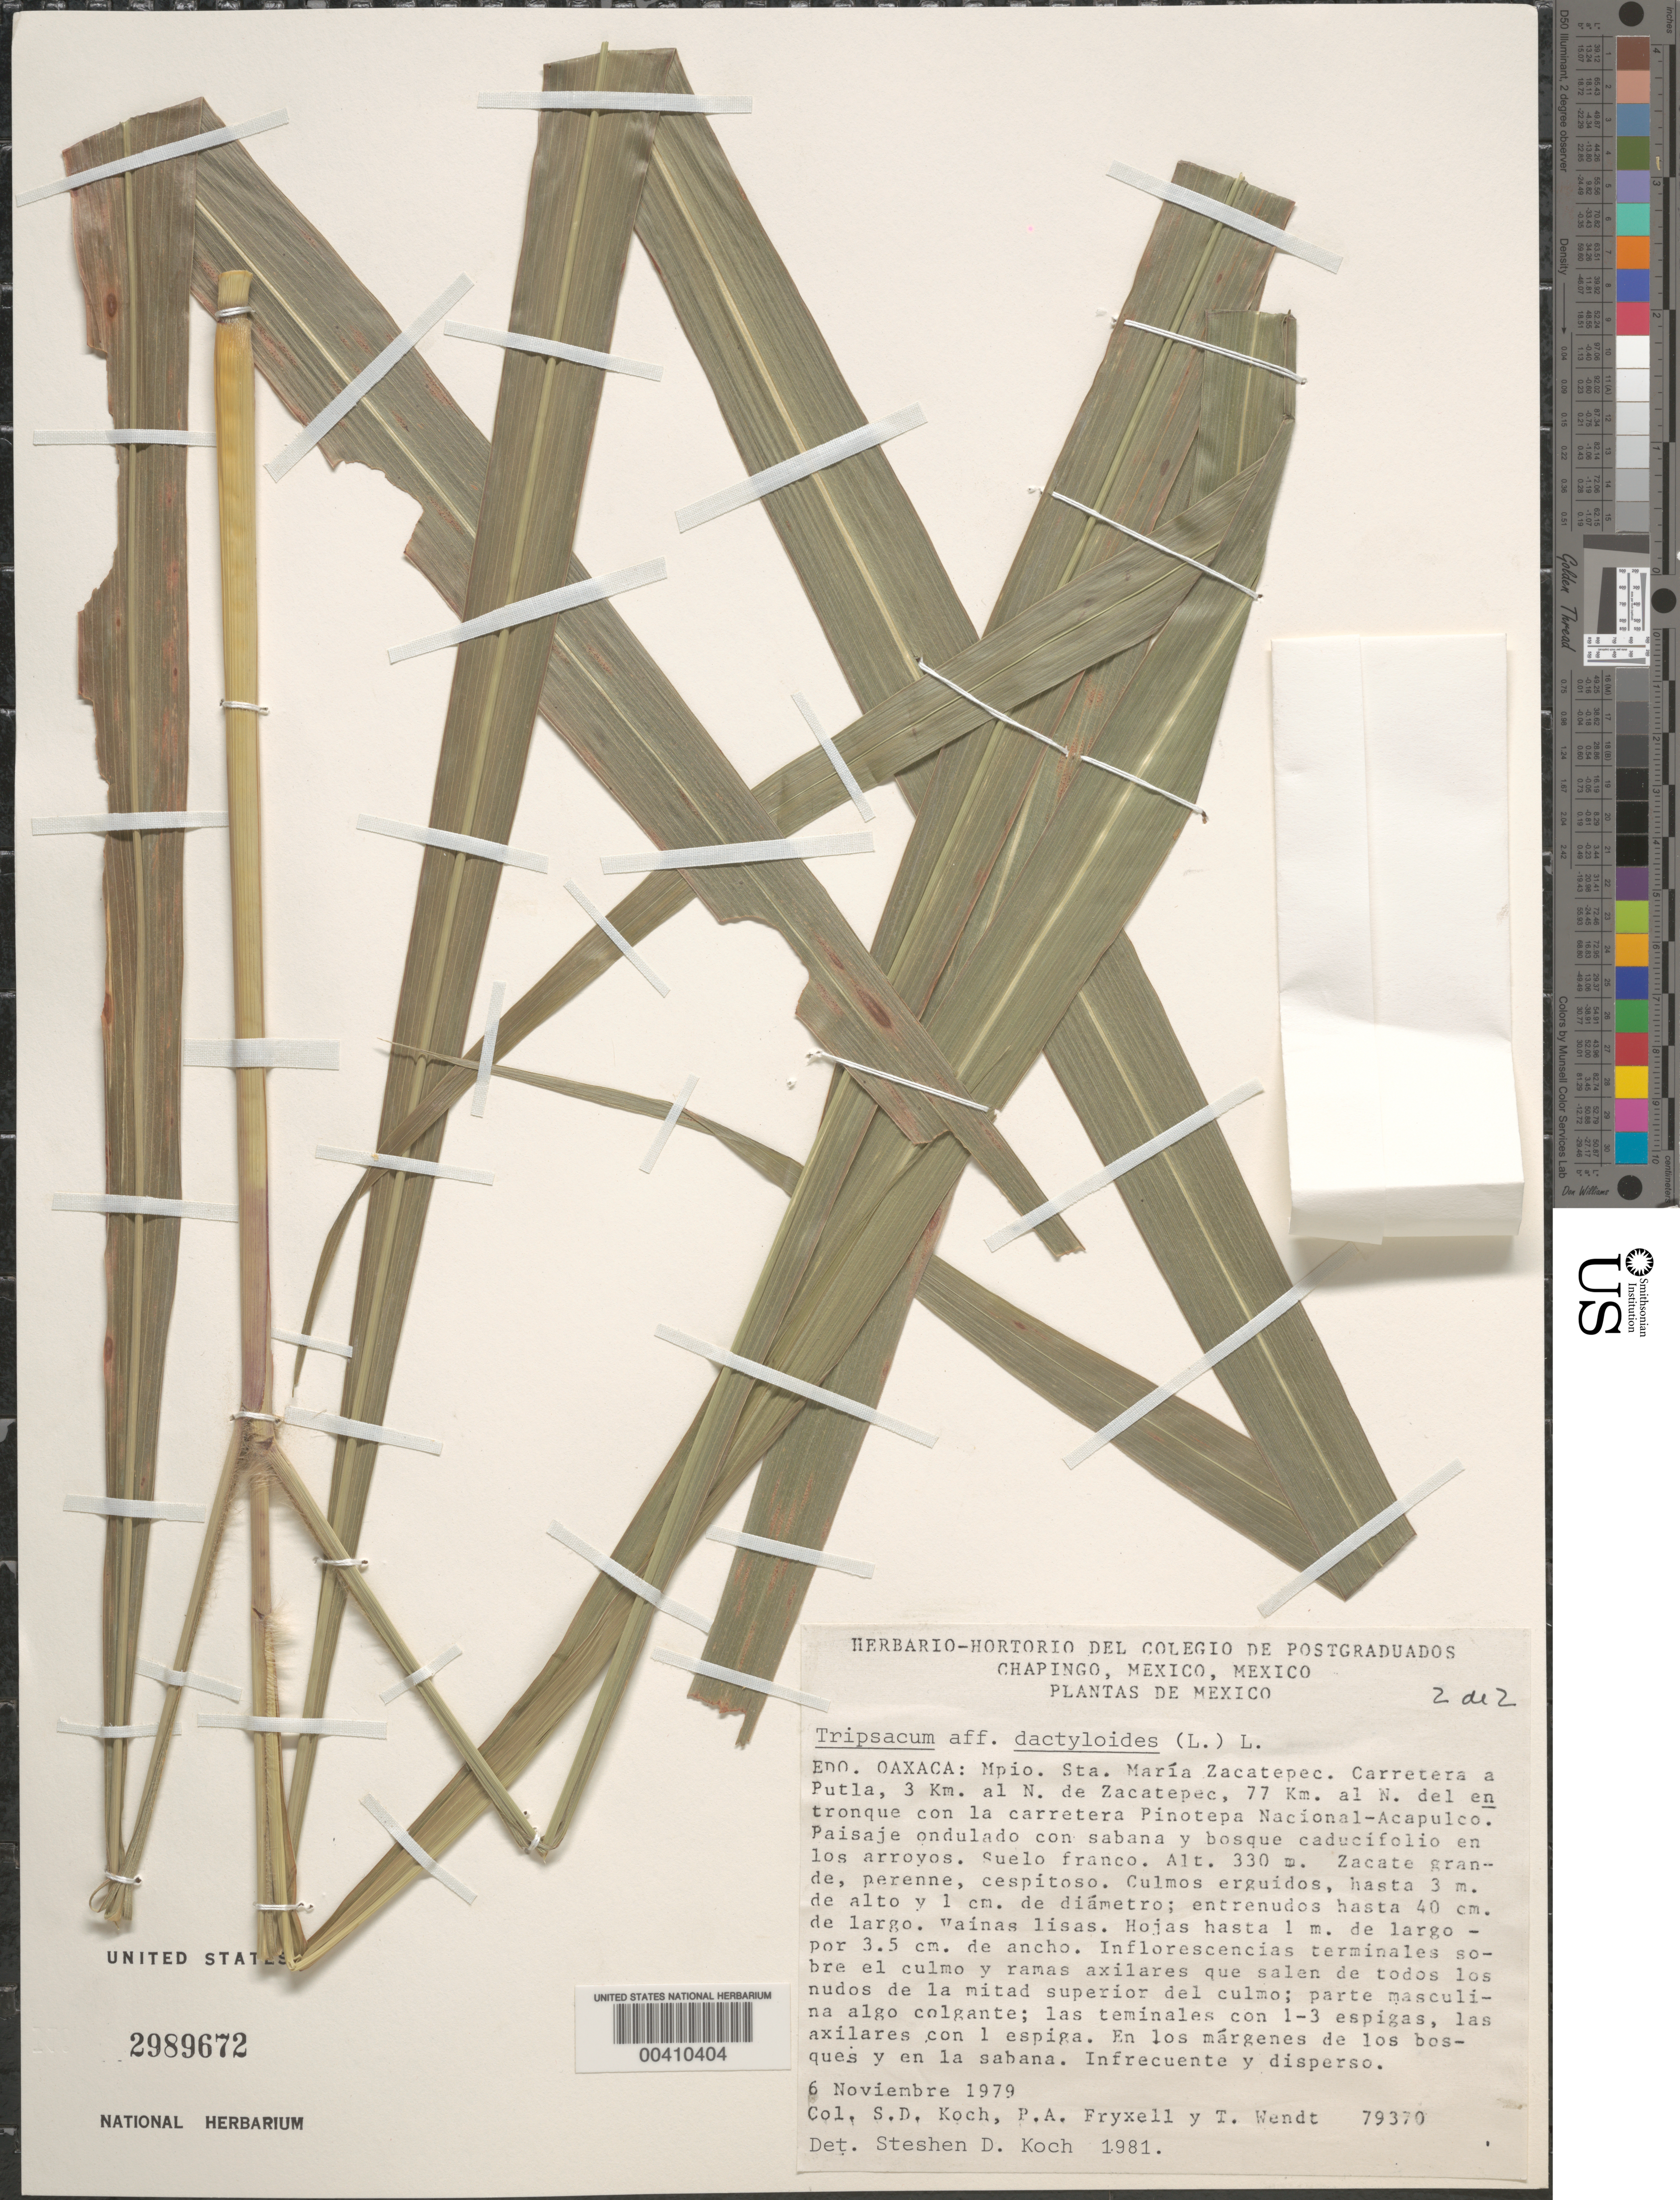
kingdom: Plantae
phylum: Tracheophyta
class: Liliopsida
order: Poales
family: Poaceae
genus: Tripsacum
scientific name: Tripsacum dactyloides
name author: (L.) L.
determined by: Koch, S. D.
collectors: S. D. Koch, P. A. Fryxell & T. L. Wendt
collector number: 79370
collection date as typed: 6 Nov 1979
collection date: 1979-11-06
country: Mexico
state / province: Oaxaca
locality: Sta. Mar¡a Zacatepec, hwy to Putla, 3 km N of Zacatepec, 77 km N of entronque with the Pinotepa Nacional-Acapulco Hwy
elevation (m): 330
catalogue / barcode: US 2989672